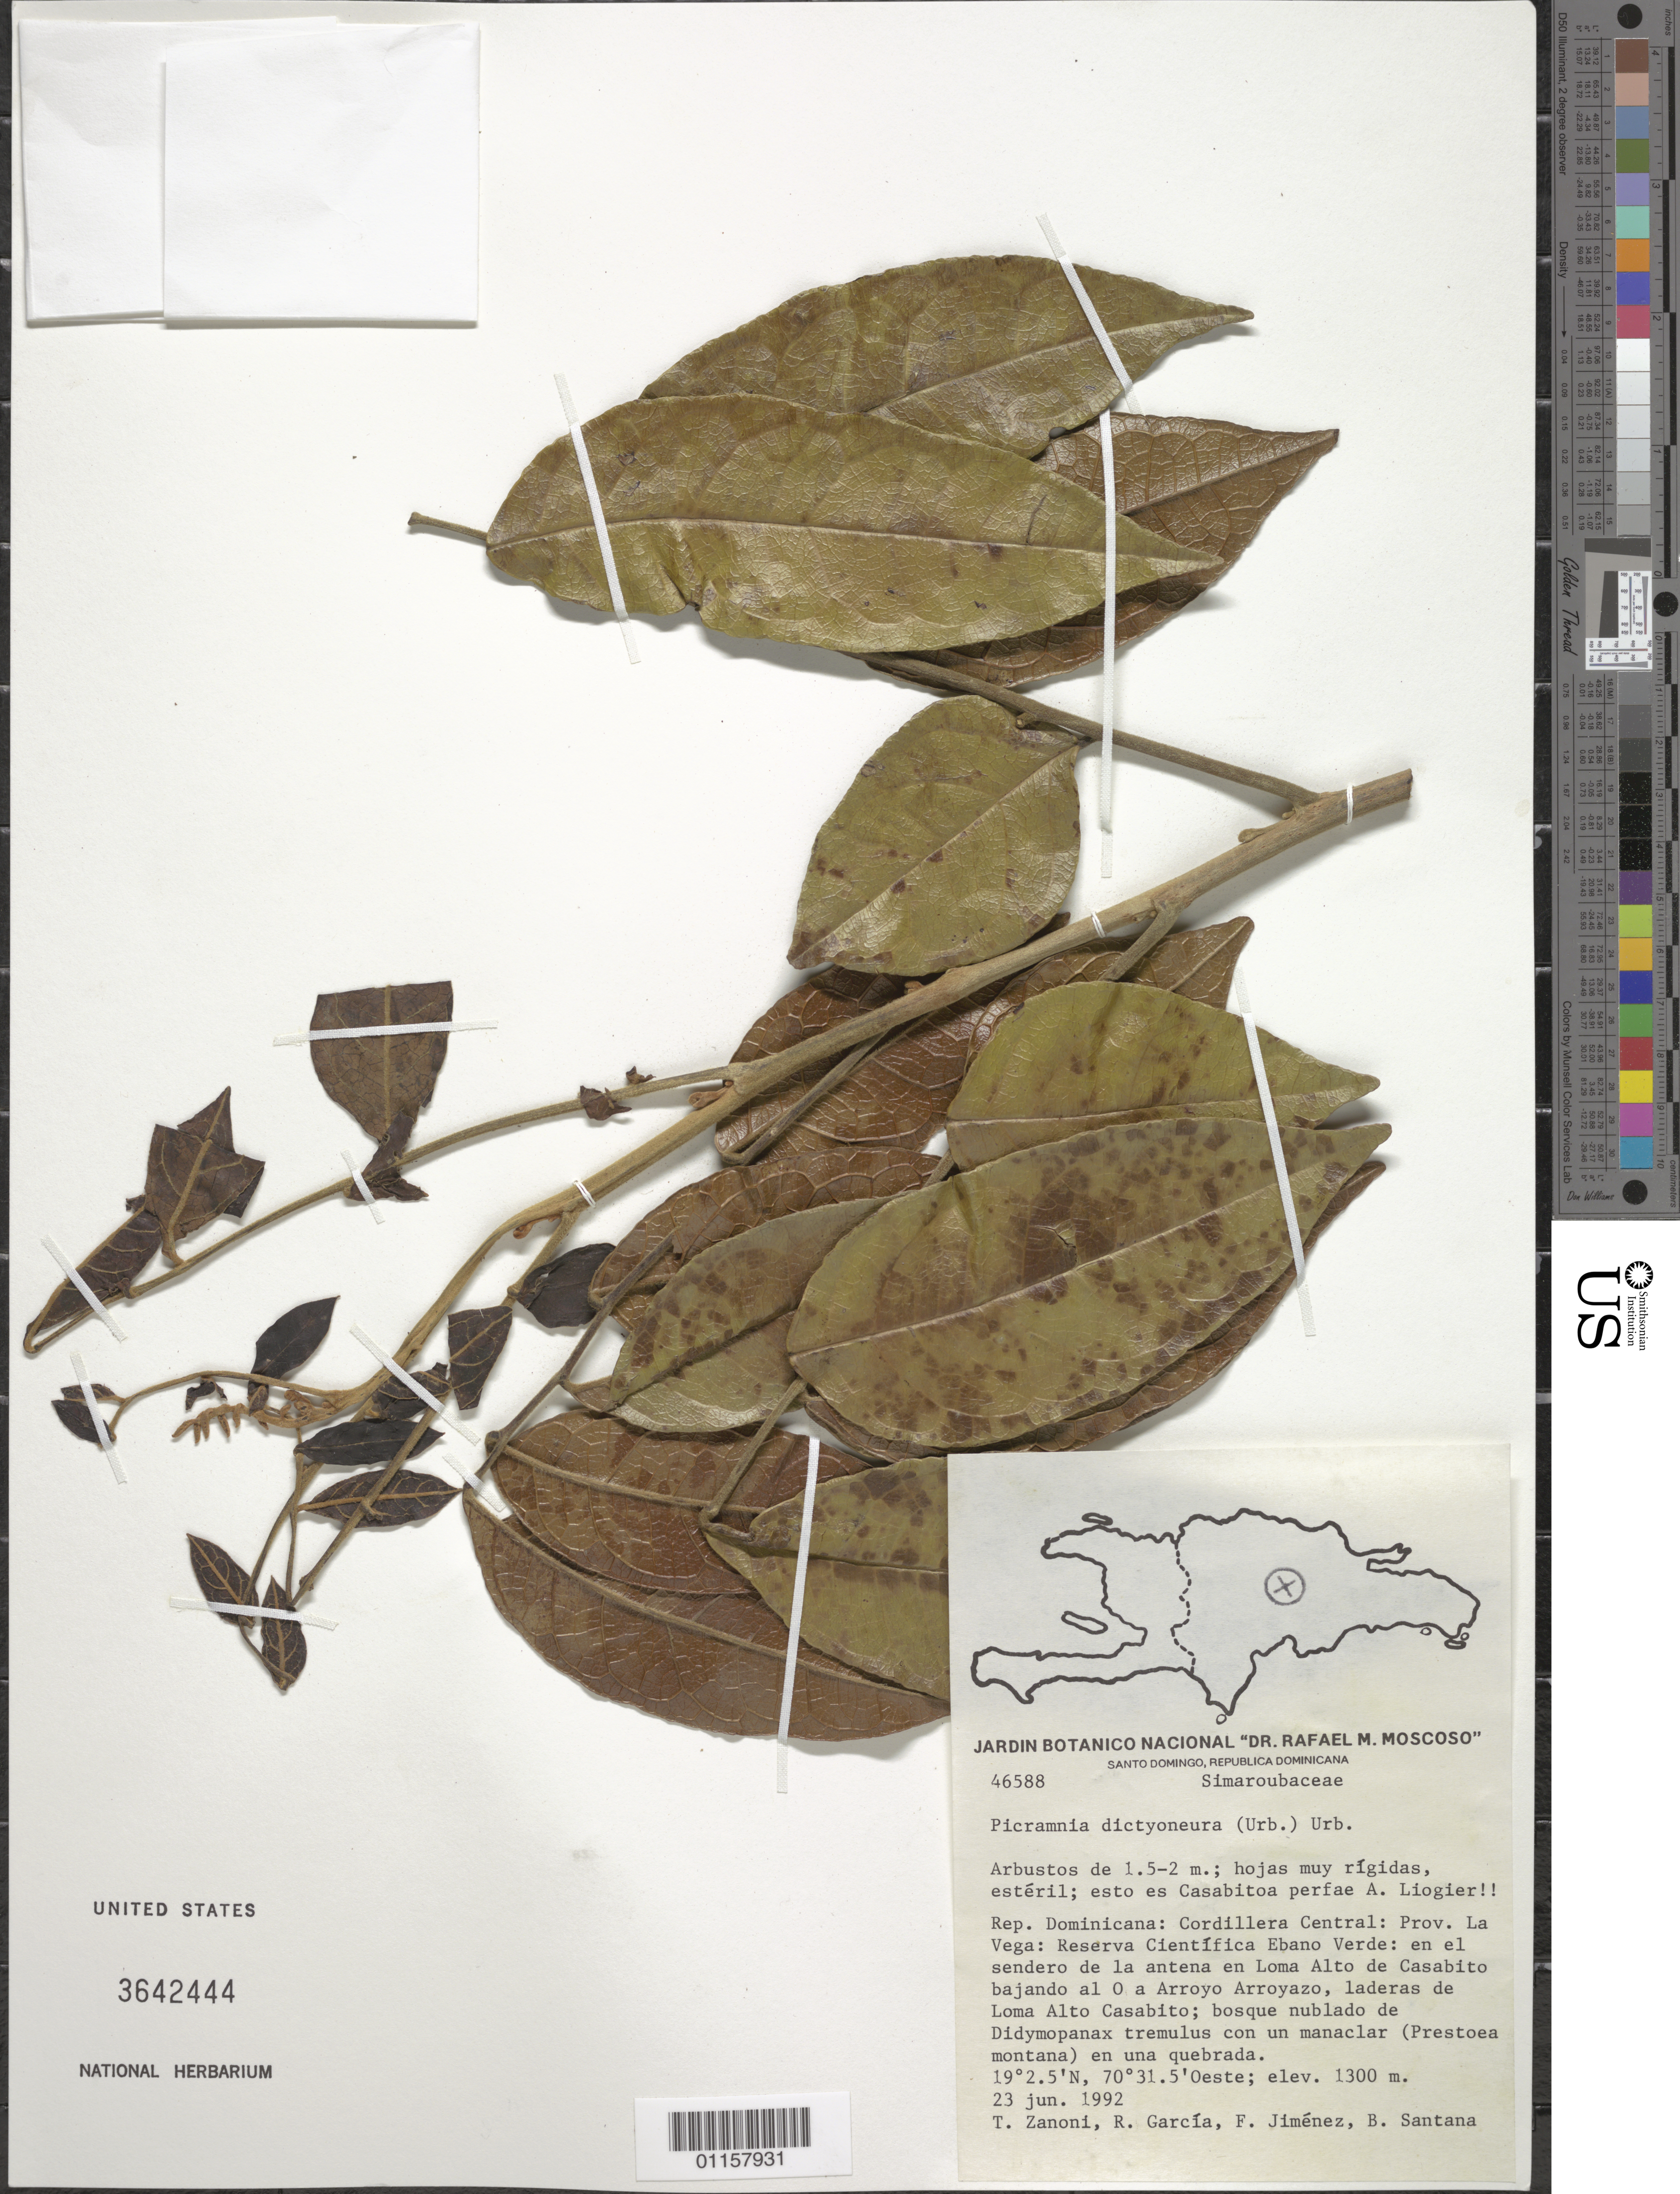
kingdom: Plantae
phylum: Tracheophyta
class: Magnoliopsida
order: Picramniales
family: Picramniaceae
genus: Picramnia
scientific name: Picramnia dictyoneura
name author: (Urb.) Urb.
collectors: T. A. Zanoni, R. García, F. Jiménez & B. Santana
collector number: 46588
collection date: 1992-06-23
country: Dominican Republic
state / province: La Vega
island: Hispaniola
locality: Cordillera Central, Reserva Científica Ebano Verde; en el sendero de la antena en Loma Alto de Casabito bajando al O a Arroyo Arroyazo, laderas de Loma Alto Casabito.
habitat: Bosque nublado de Didymopanax tremulus,con un manaclar (Prestoea montana) en una quebrada. Esto es Casabitoa perfae A. Liogier!!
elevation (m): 1300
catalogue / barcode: US 3642444